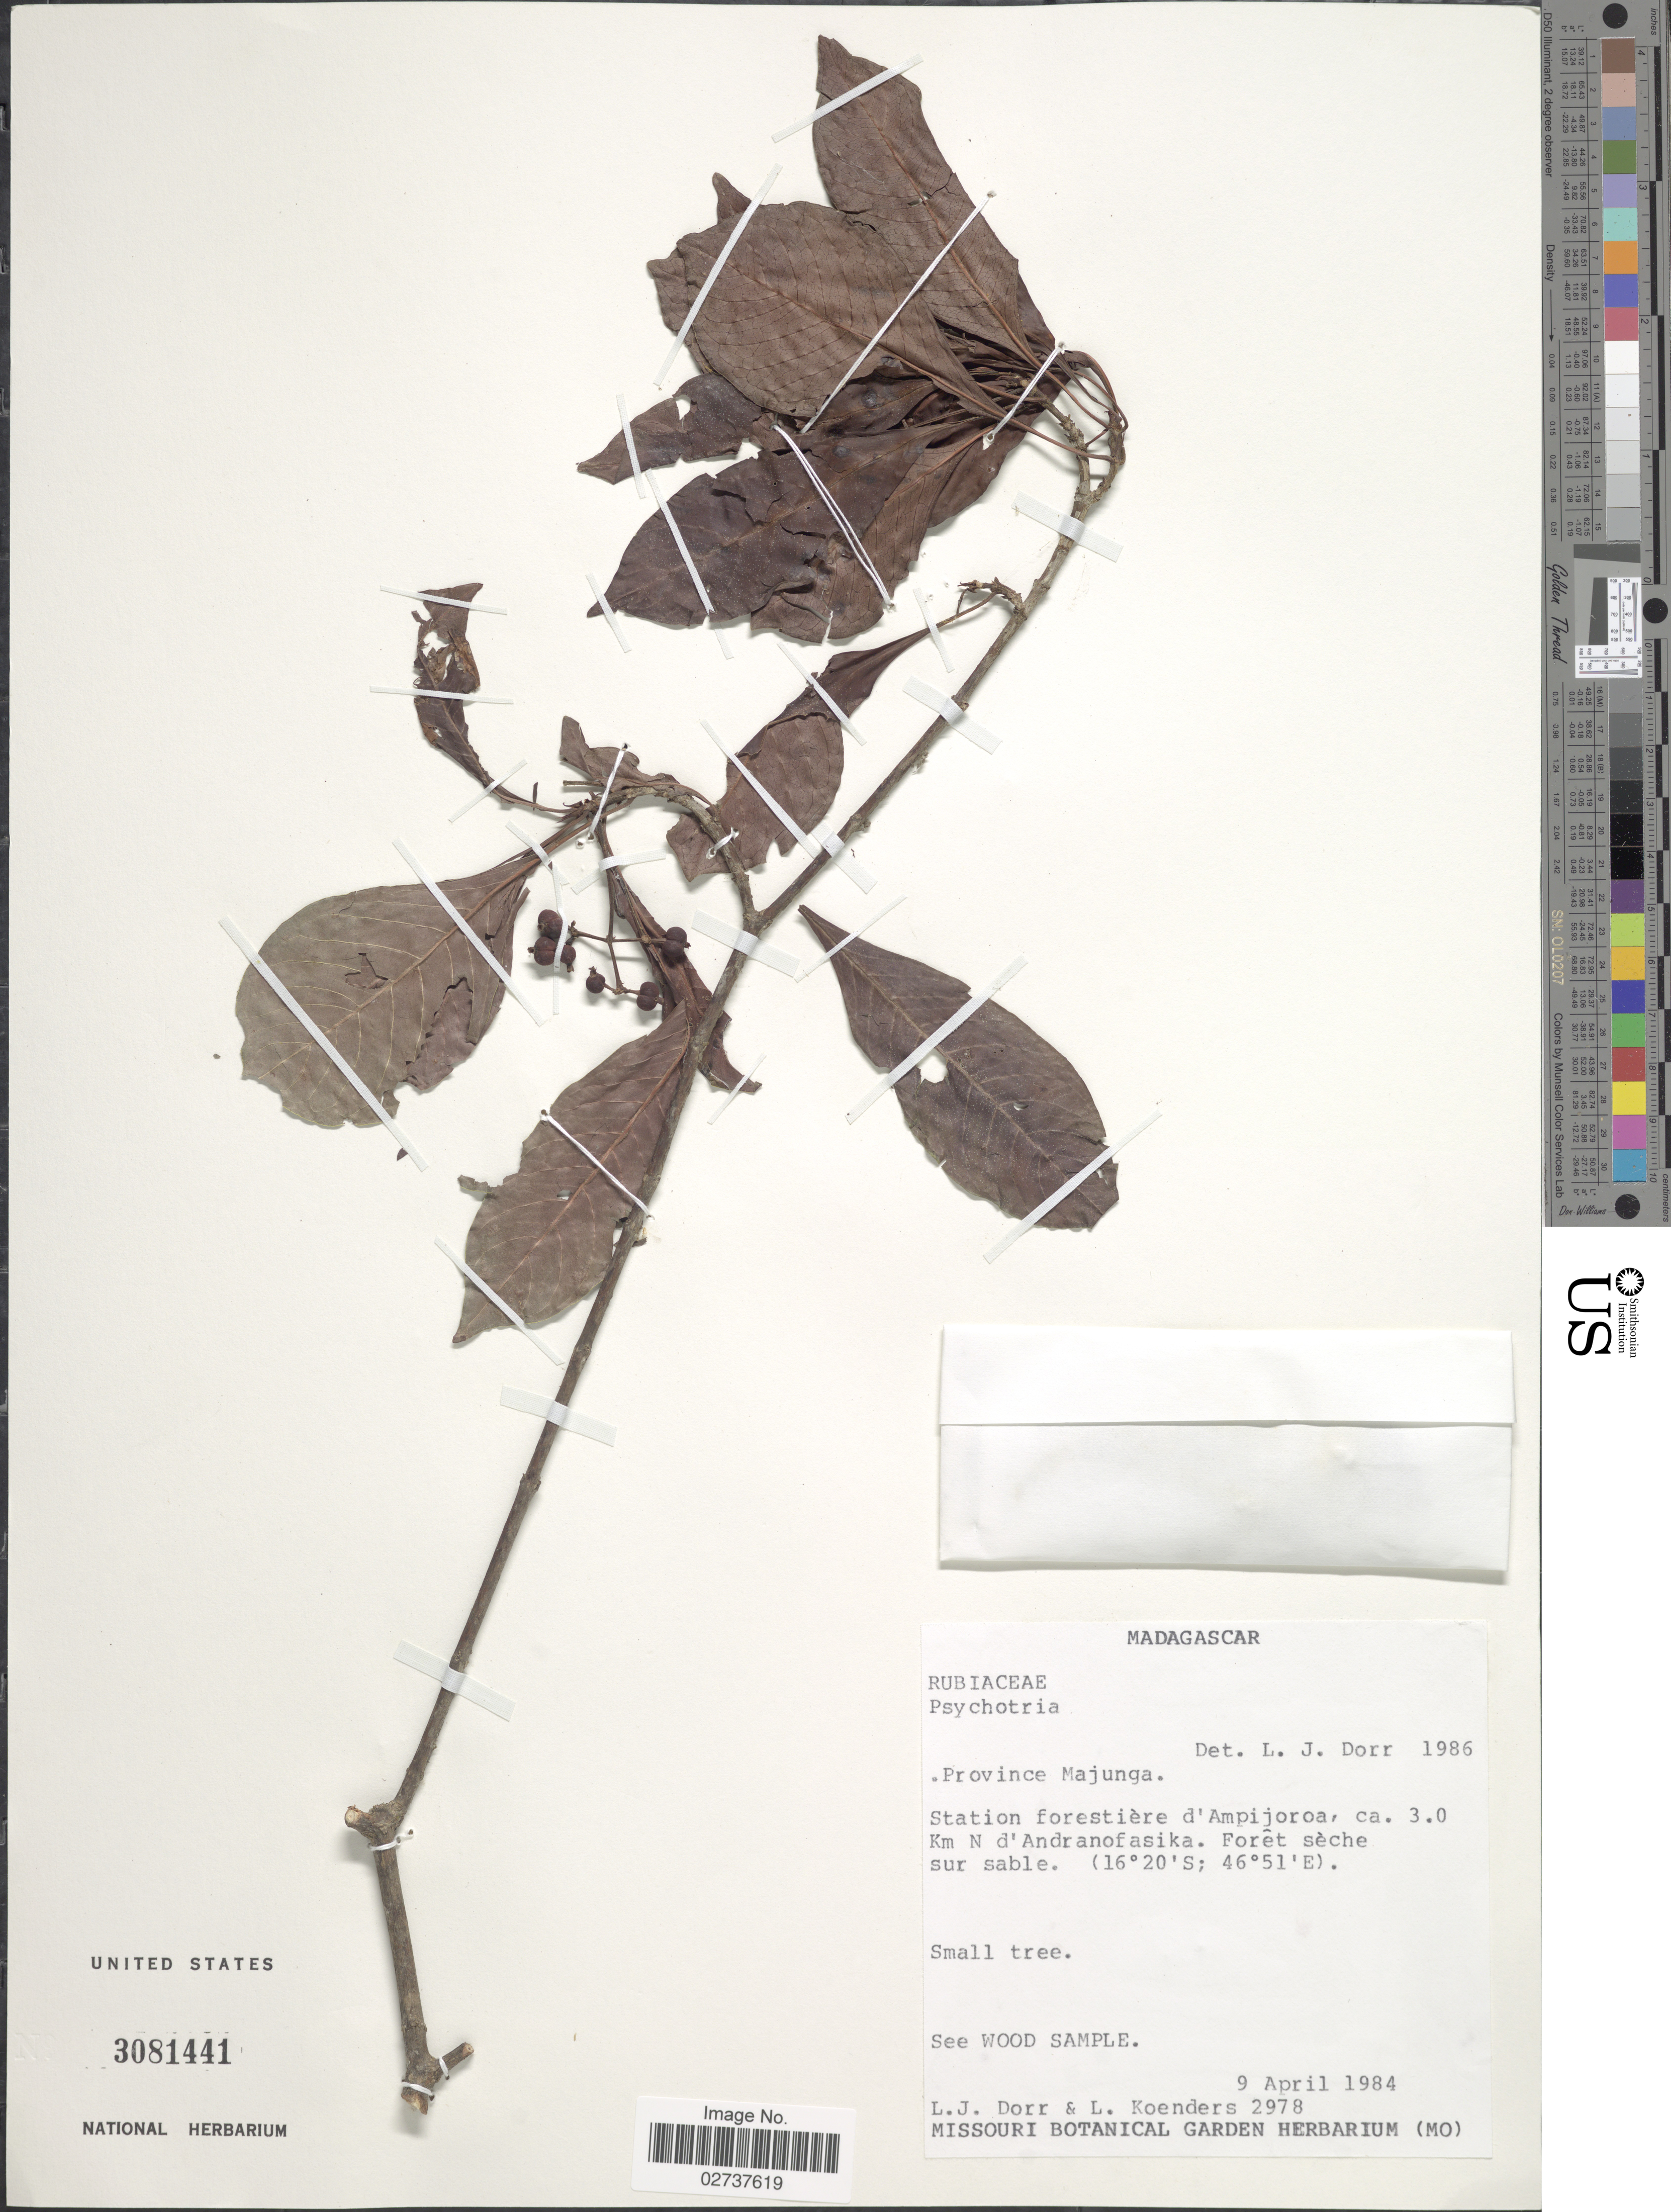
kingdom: Plantae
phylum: Tracheophyta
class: Magnoliopsida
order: Gentianales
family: Rubiaceae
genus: Psychotria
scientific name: Psychotria sp.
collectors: L. J. Dorr & L. Koenders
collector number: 2978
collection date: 1984-04-09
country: Madagascar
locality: Province Majunga, Station forestiere d'Ampijora, ca. 3.0 Km N d'Andranofasika.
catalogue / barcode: US 3081441